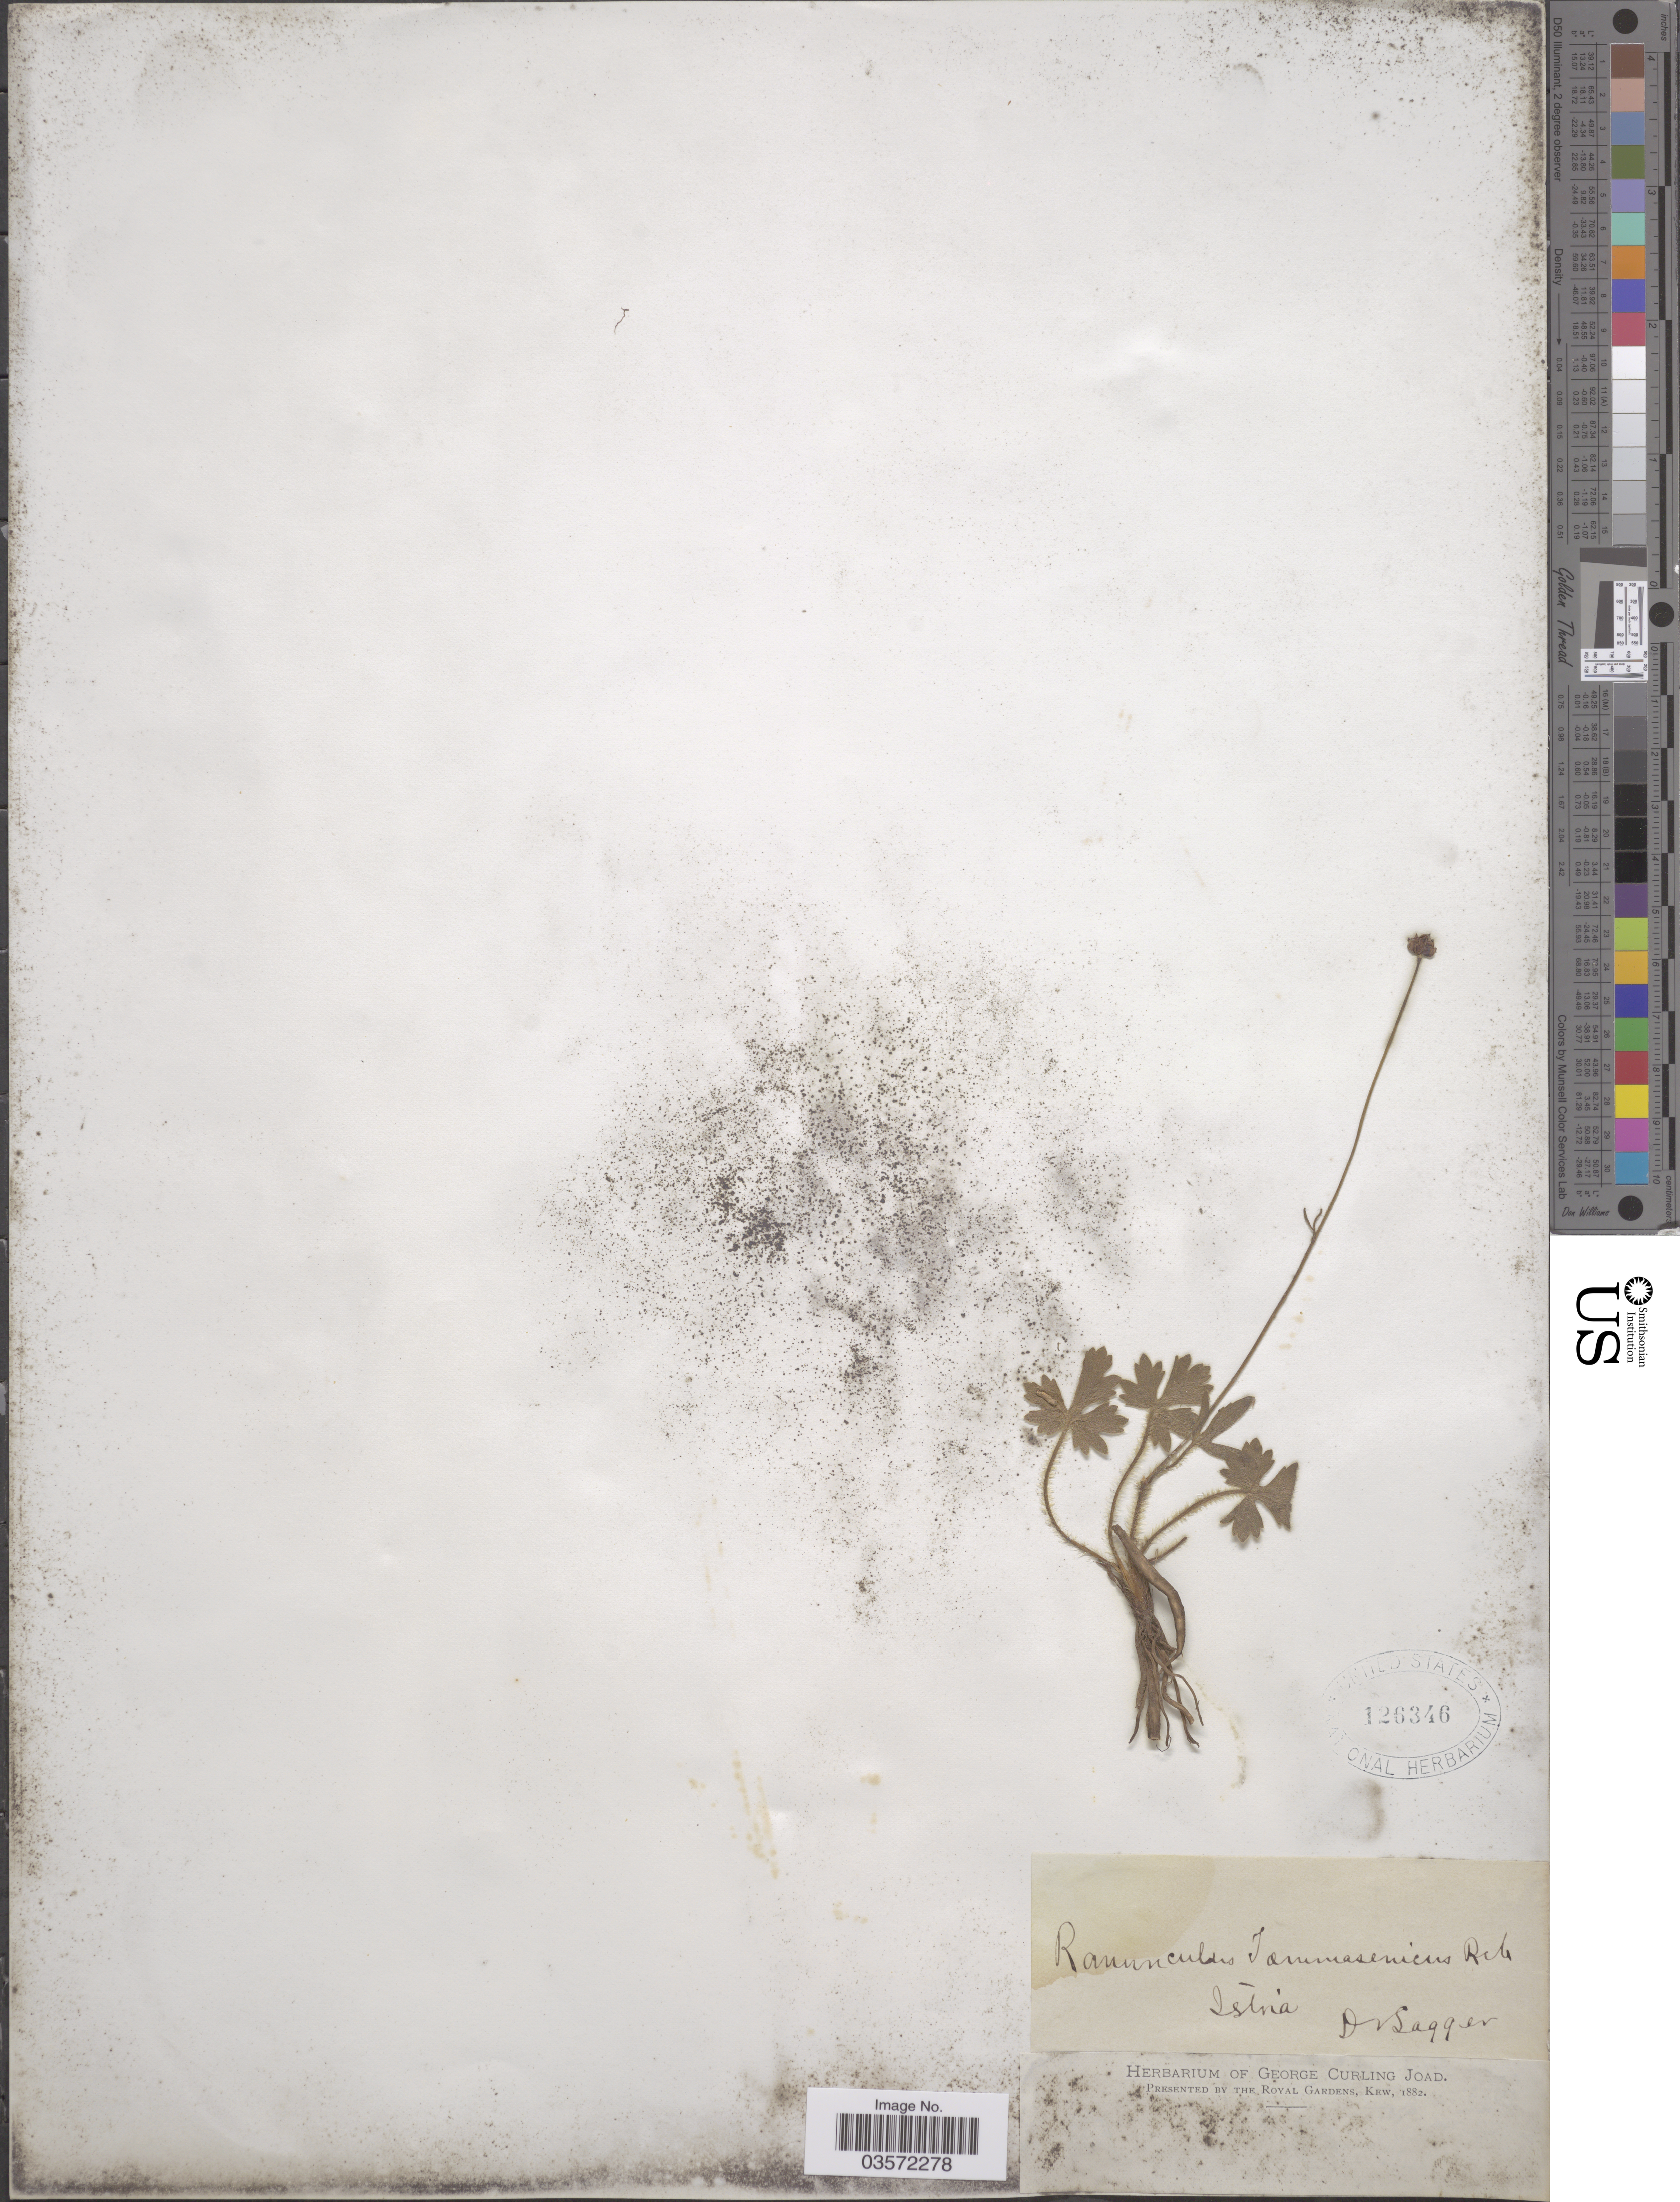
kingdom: Plantae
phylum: Tracheophyta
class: Magnoliopsida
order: Ranunculales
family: Ranunculaceae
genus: Ranunculus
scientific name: Ranunculus tommasinii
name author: Rchb.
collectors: F. J. Lagger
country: Croatia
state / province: Istria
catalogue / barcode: US 126346